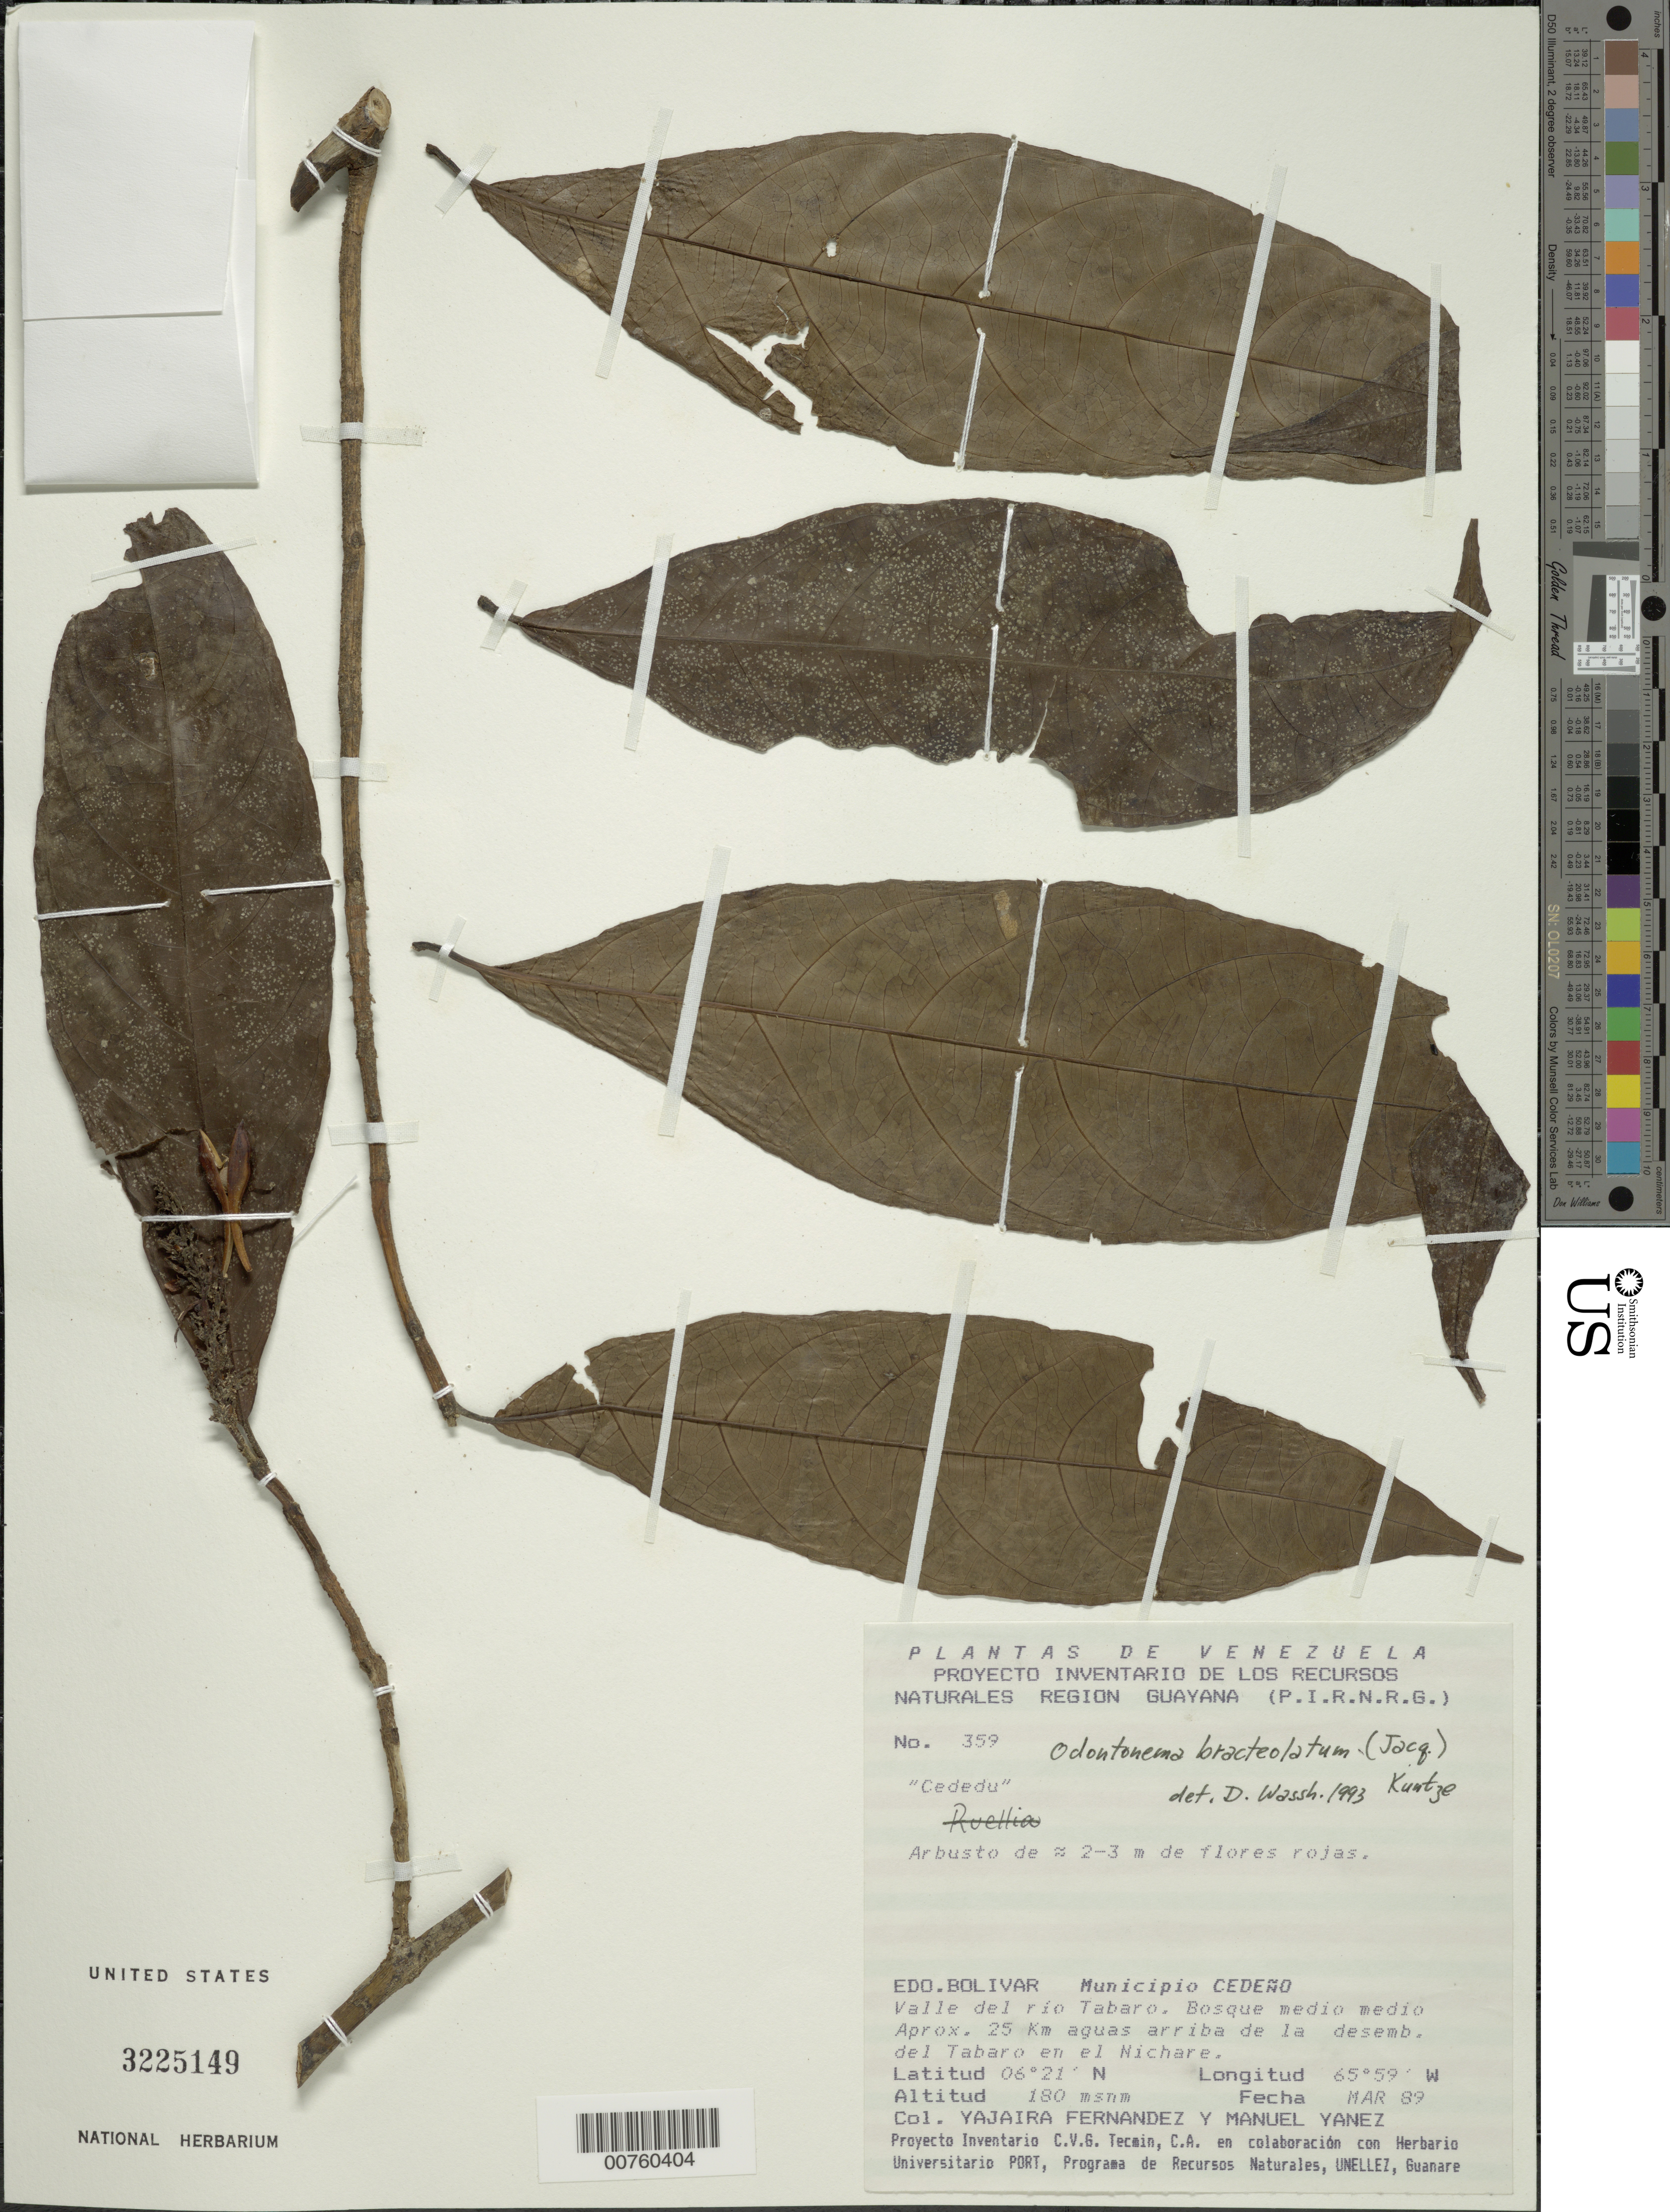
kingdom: Plantae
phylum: Tracheophyta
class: Magnoliopsida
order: Lamiales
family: Acanthaceae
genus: Odontonema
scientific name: Odontonema bracteolatum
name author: (Jacq.) Kuntze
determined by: Wasshausen, Dieter C., (BOT), Smithsonian Institution - National Museum of Natural History (UNITED STATES)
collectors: Y. Fernandez & M. Yanez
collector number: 359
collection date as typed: Mar-89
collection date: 1989-03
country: Venezuela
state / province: Bolívar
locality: Mun. Cedeño, aprox. 25 km aguas arriba de la desemb. del Tabaro en el Nichare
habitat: Bosque medio medio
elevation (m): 180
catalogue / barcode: US 3225149